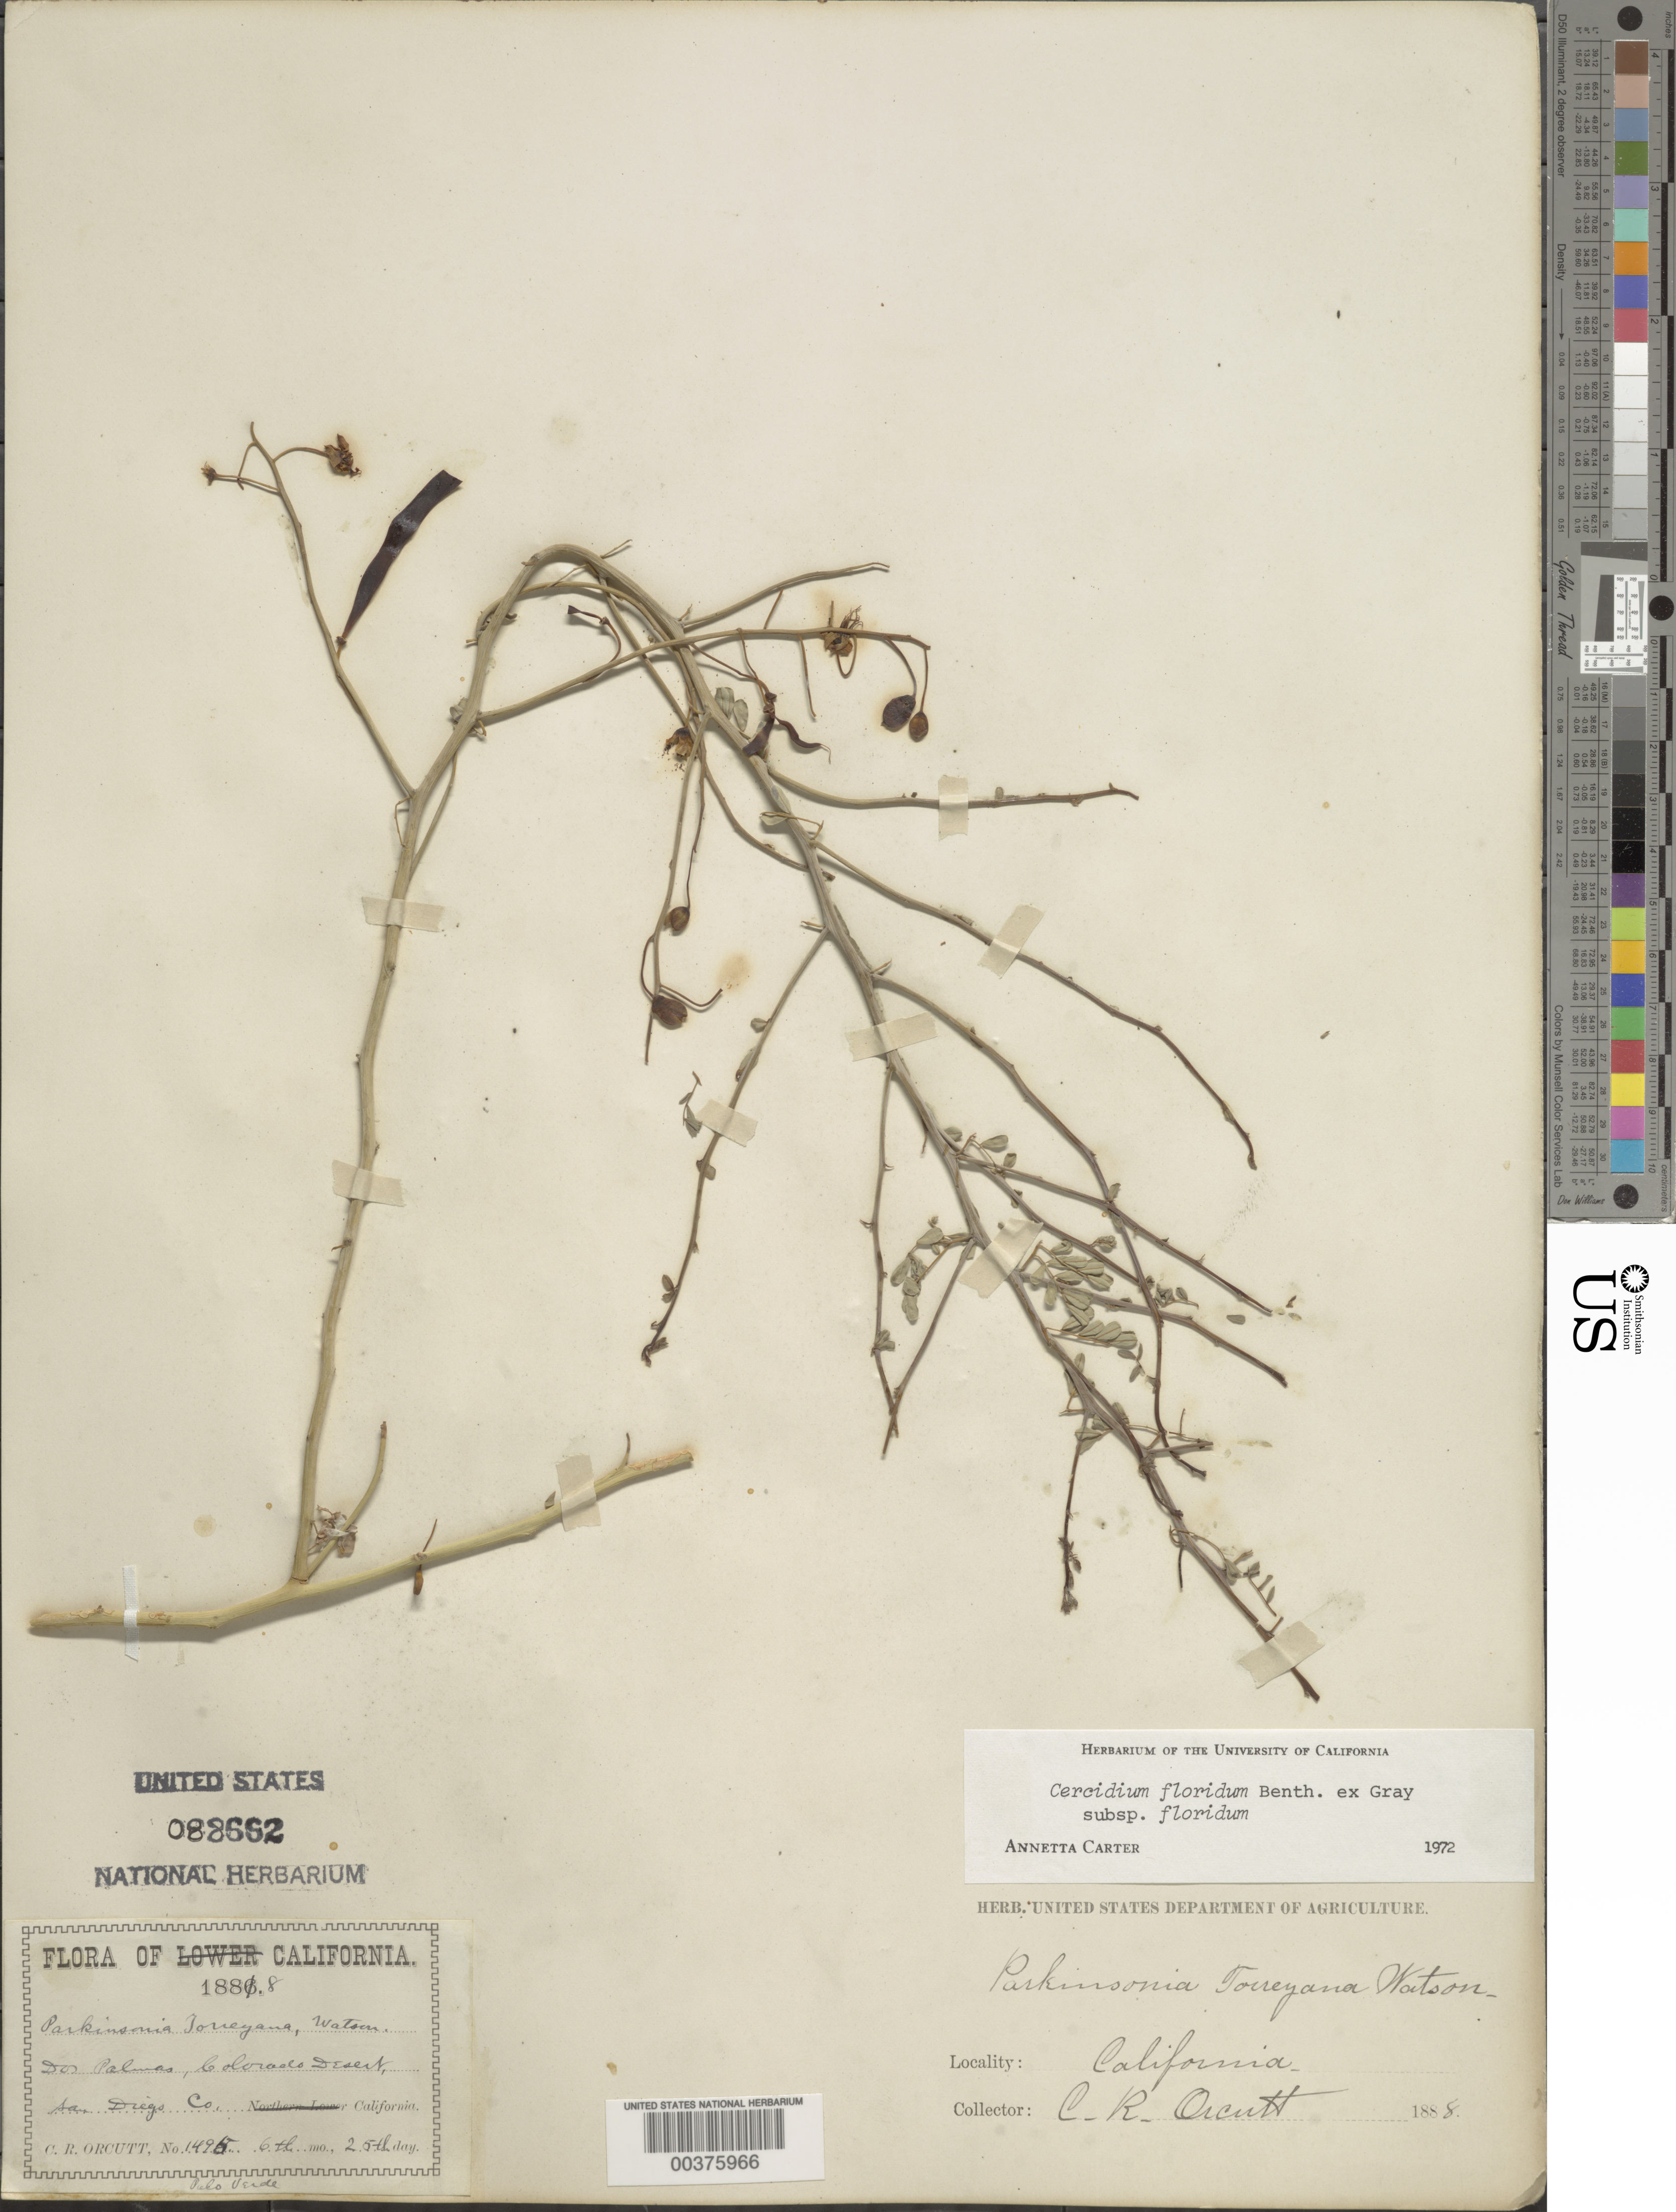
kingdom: Plantae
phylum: Tracheophyta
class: Magnoliopsida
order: Fabales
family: Fabaceae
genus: Parkinsonia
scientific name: Parkinsonia florida subsp. florida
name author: (Benth. ex A. Gray) S. Watson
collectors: C. R. Orcutt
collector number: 1495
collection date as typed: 25 Jun 1888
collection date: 1888-06-25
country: United States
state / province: California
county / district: San Diego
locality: Dos palmas, colorado desert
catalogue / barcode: US 88662